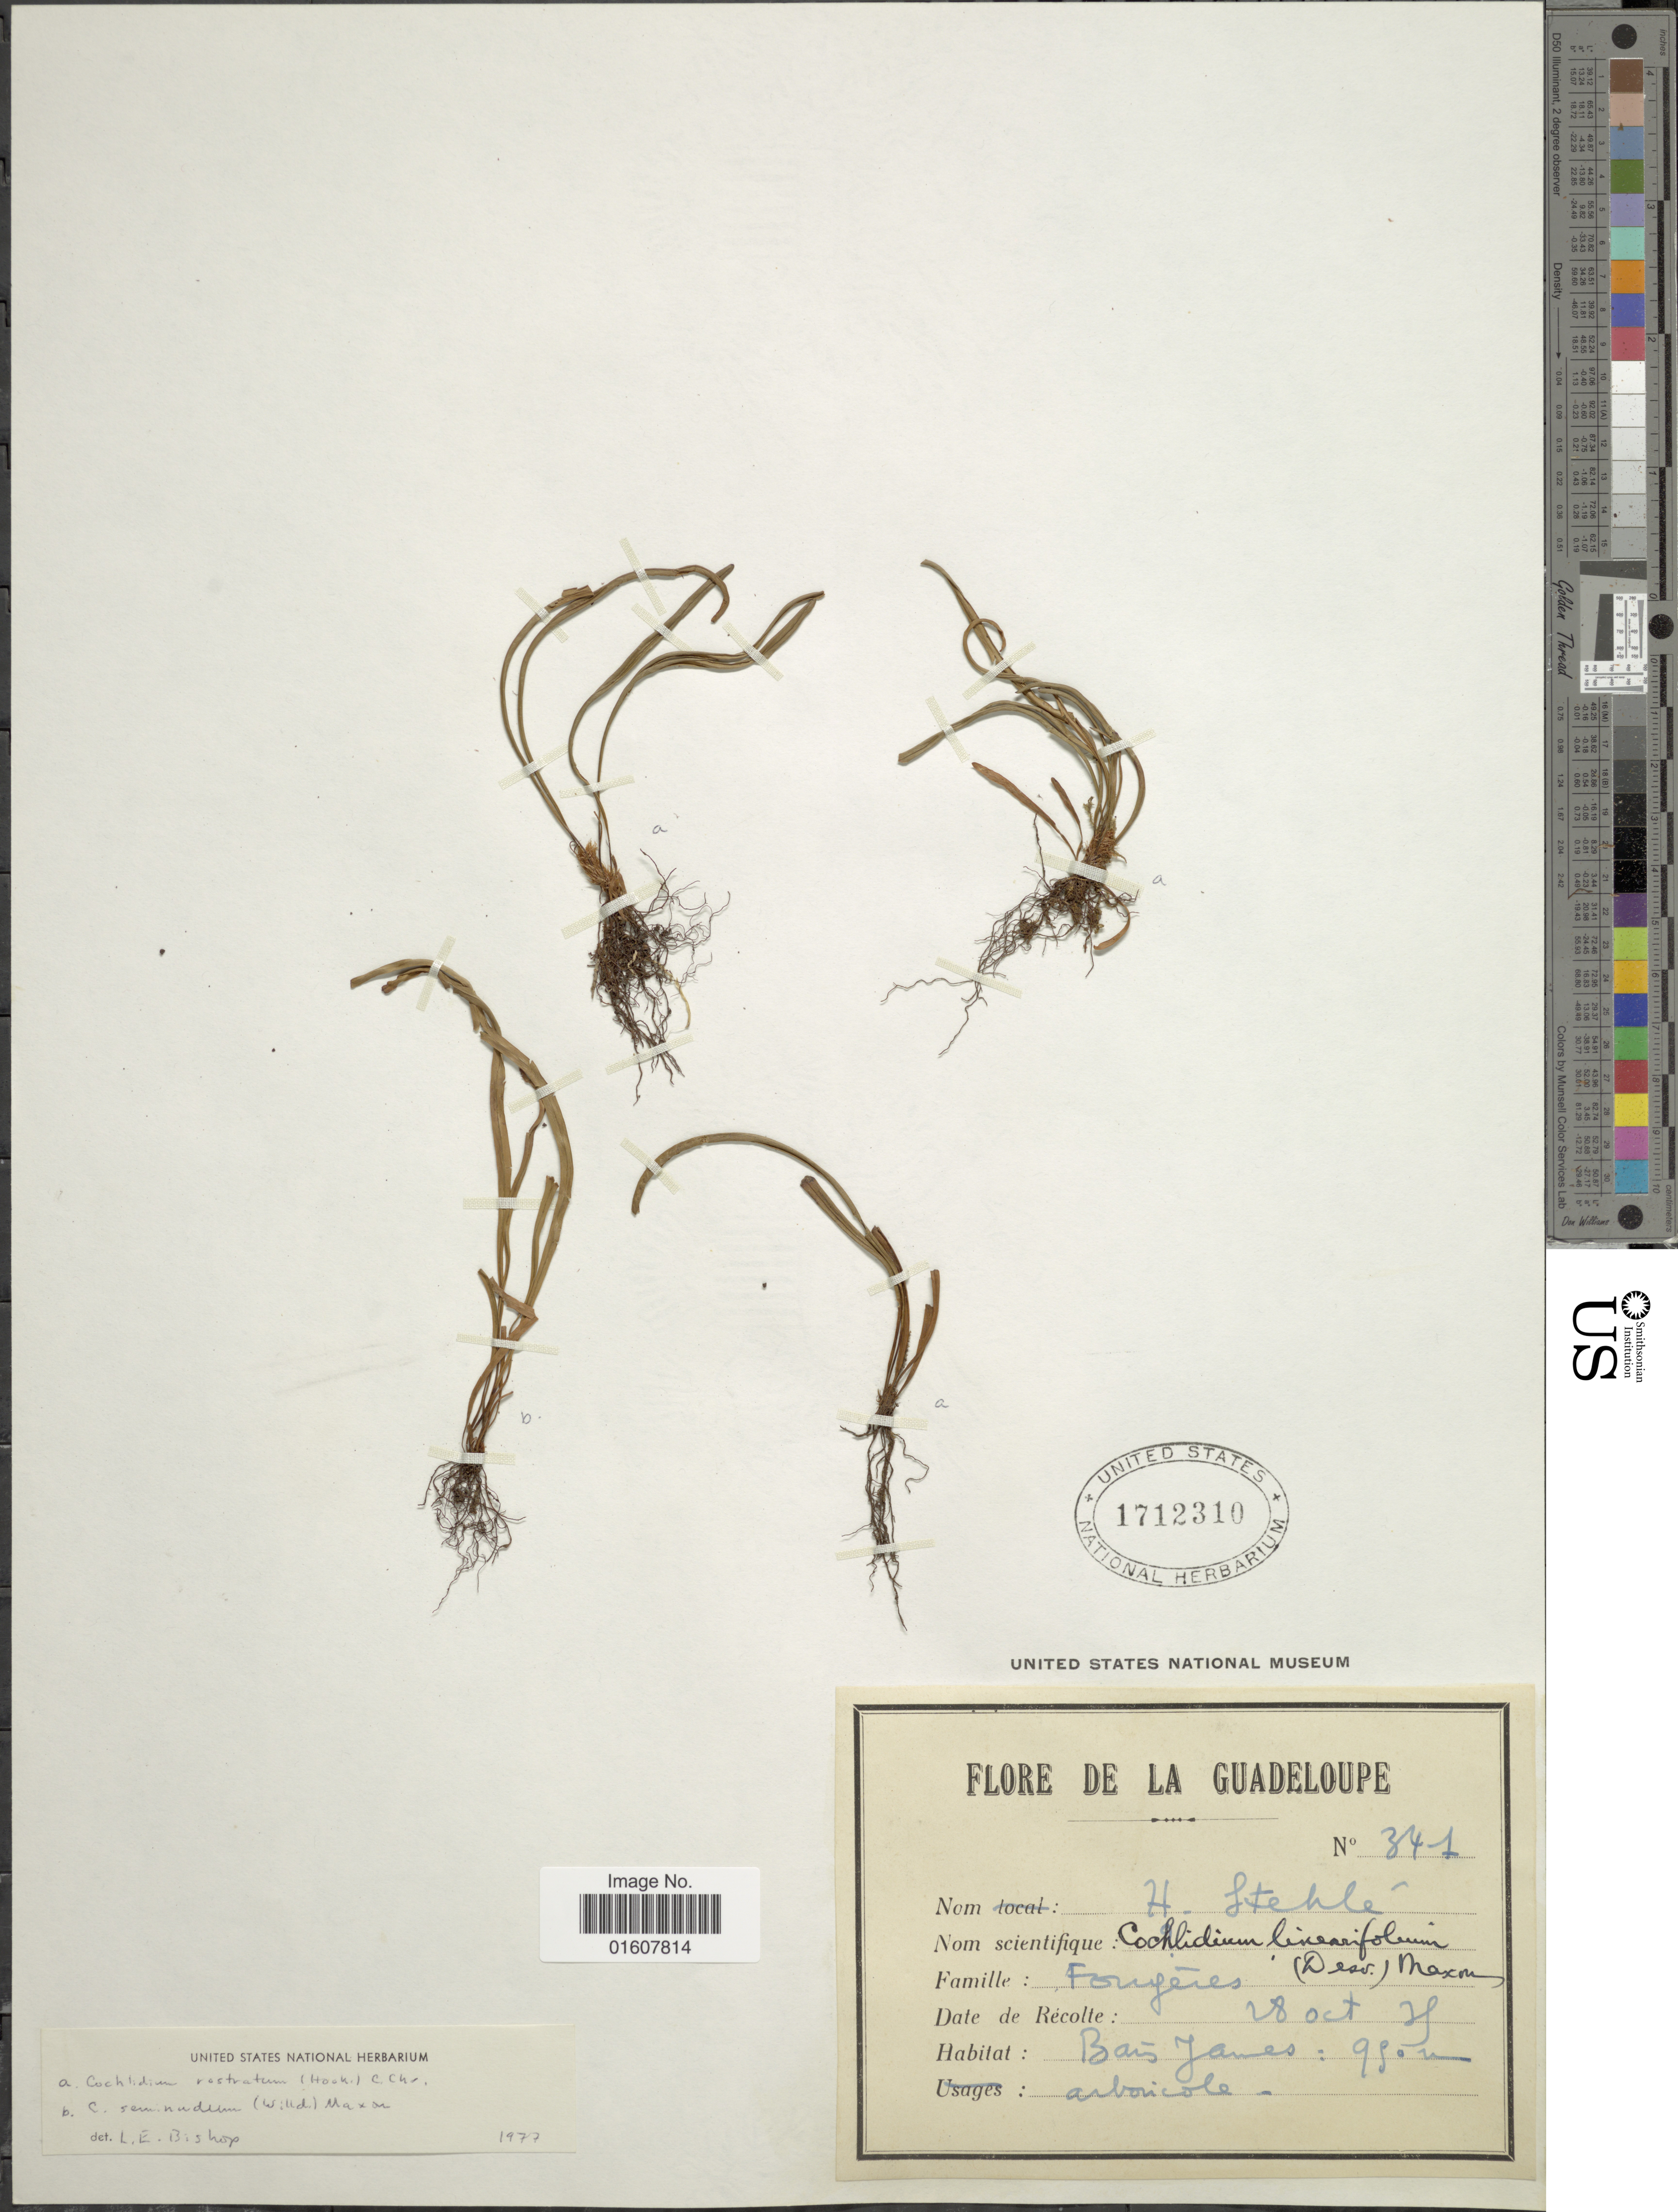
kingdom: Plantae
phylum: Tracheophyta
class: Polypodiopsida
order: Polypodiales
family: Polypodiaceae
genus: Cochlidium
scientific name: Cochlidium rostratum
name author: (Hook.) Maxon ex C. Chr.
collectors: H. Stehlé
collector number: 341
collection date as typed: Transcribed d/m/y: 28/10/39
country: Guadeloupe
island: Leeward Is.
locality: Bains Jaunes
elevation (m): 950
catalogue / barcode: US 1712310